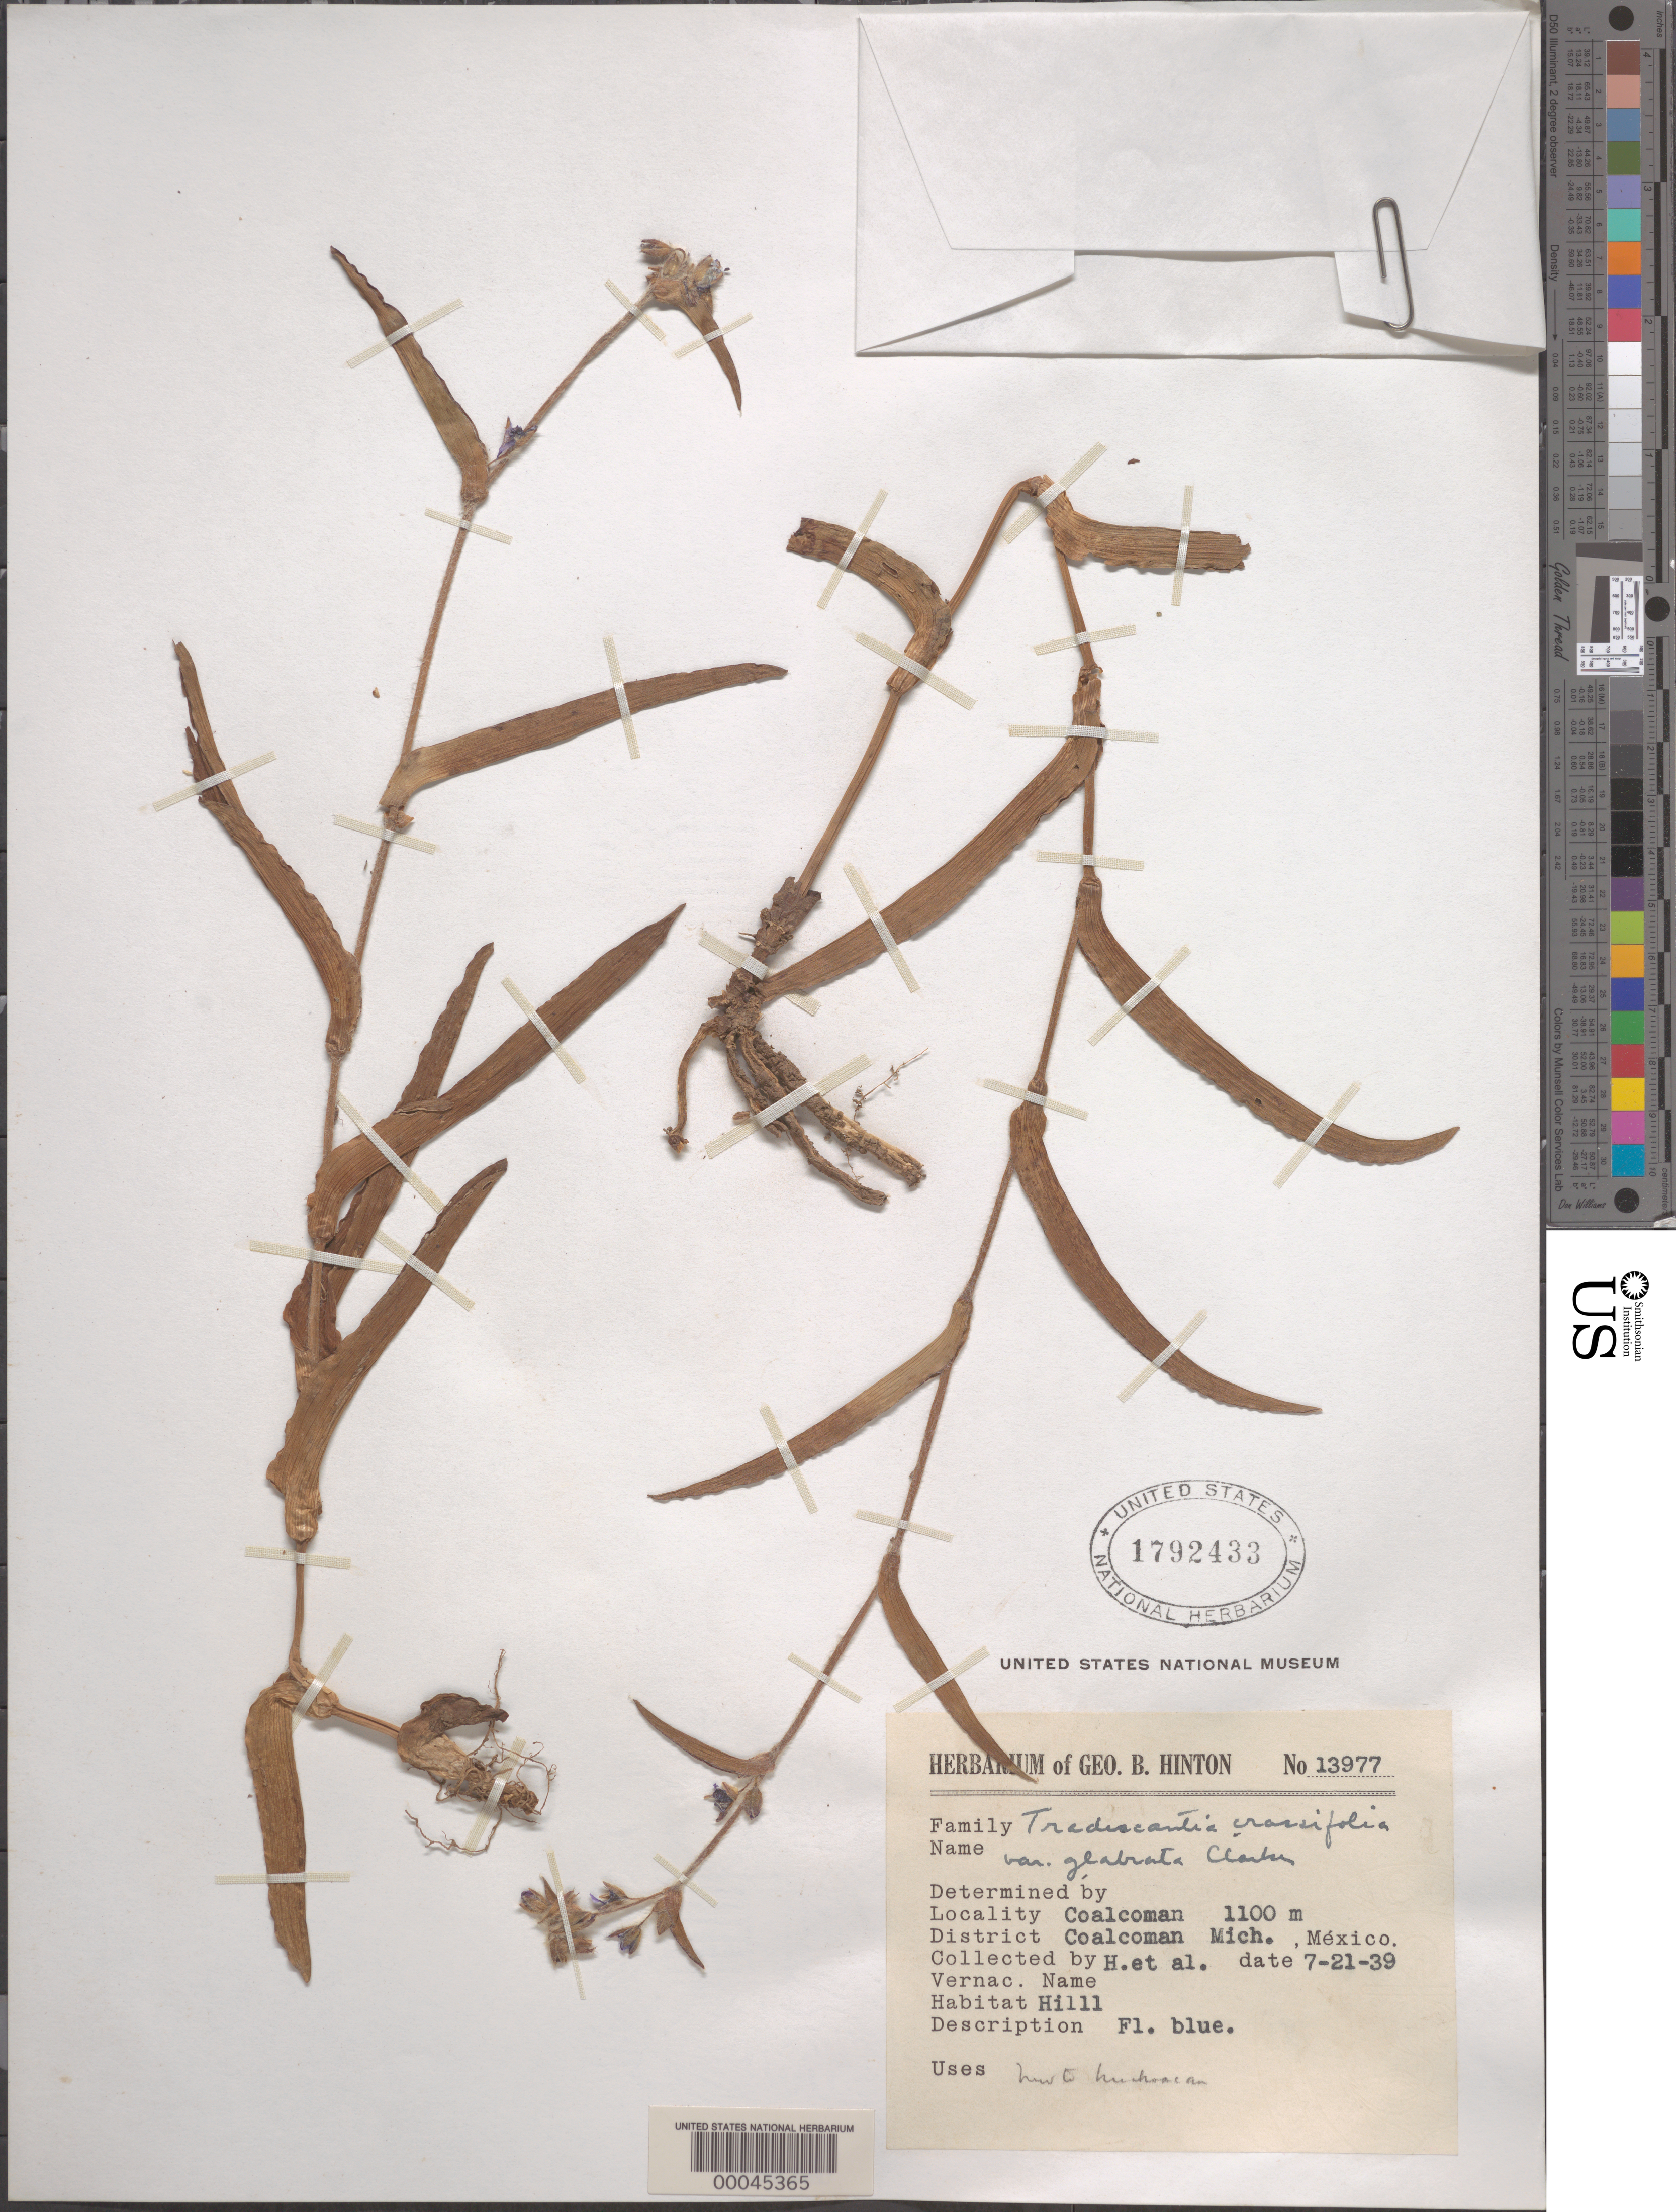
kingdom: Plantae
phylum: Tracheophyta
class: Liliopsida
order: Commelinales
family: Commelinaceae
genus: Tradescantia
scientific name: Tradescantia crassifolia var. glabrata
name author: C.B. Clarke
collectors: G. B. Hinton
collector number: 13977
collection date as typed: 21 Jul 1939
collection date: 1939-07-21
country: Mexico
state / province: Michoacán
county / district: Coalcomán De Vazquez Pallares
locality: Coalcomán Mun. (?), Coalcomán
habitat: Hills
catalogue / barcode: US 1792433